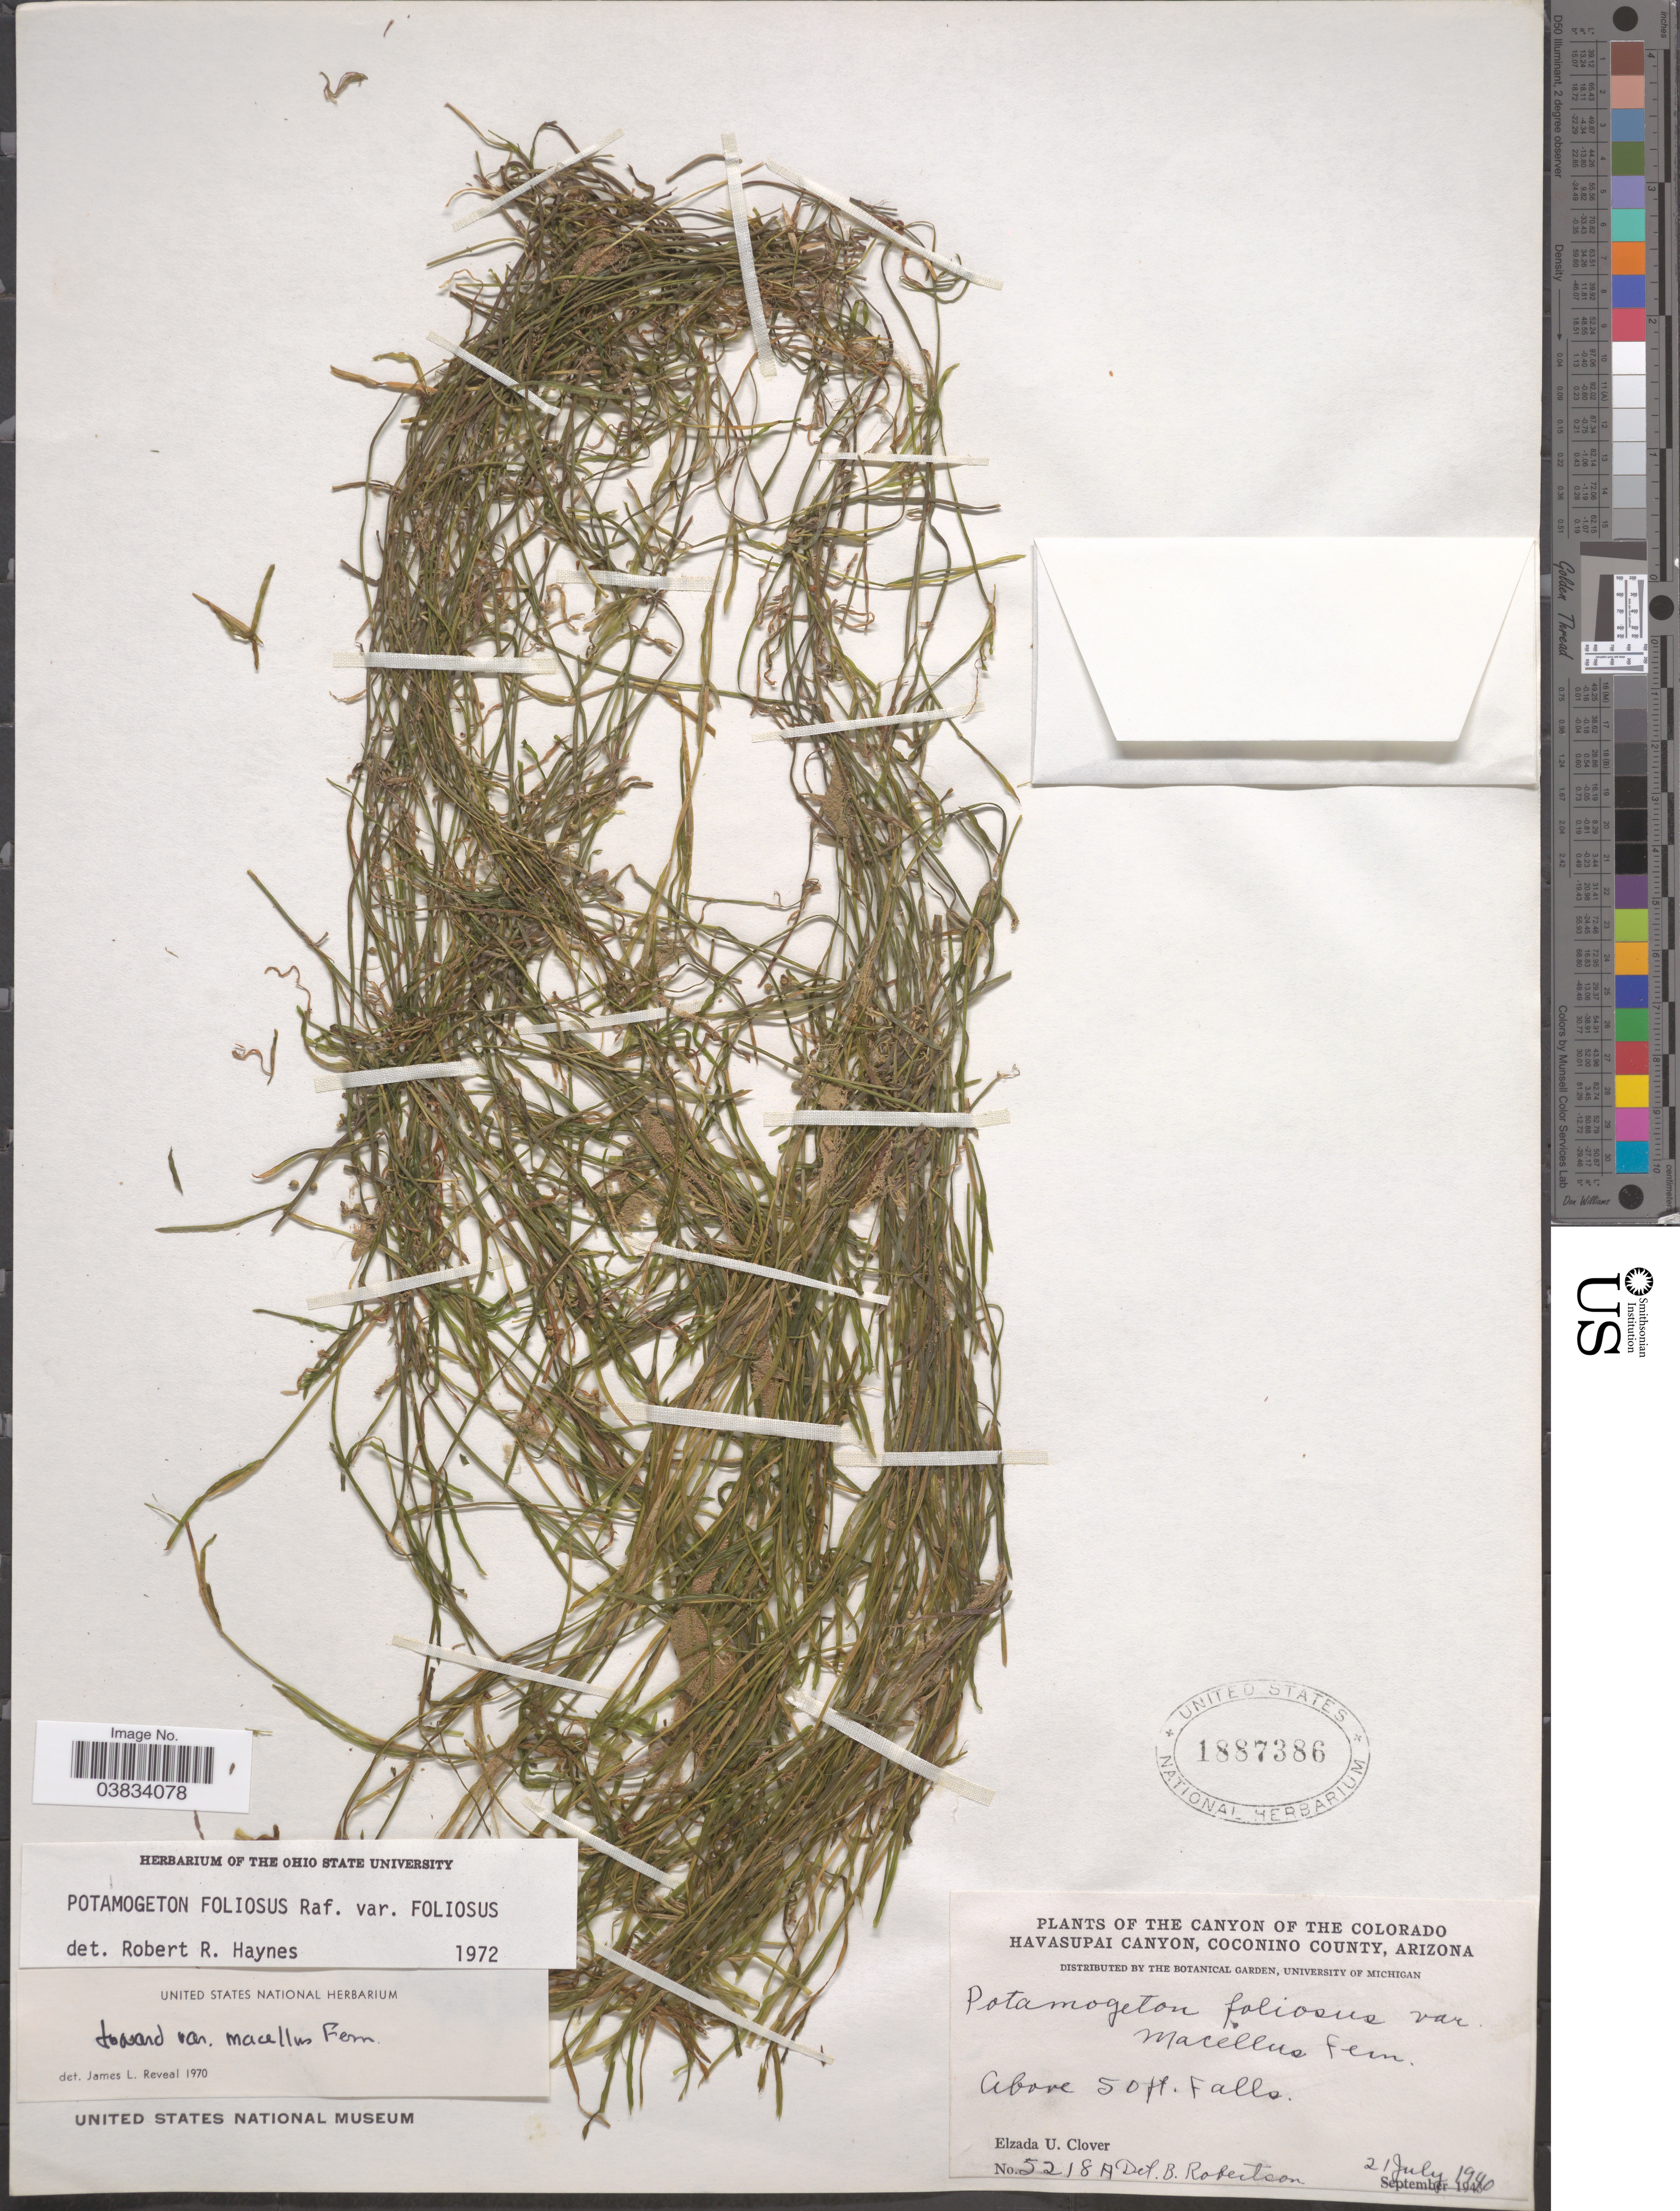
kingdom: Plantae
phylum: Tracheophyta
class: Liliopsida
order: Alismatales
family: Potamogetonaceae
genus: Potamogeton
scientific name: Potamogeton foliosus var. foliosus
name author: Raf.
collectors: E. U. Clover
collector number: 5218a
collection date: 1940-07-21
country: United States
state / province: Arizona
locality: The Canyon of the Colorado Havasupai Canyon, Coconino County. Above 50ft. Falls.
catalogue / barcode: US 1887386